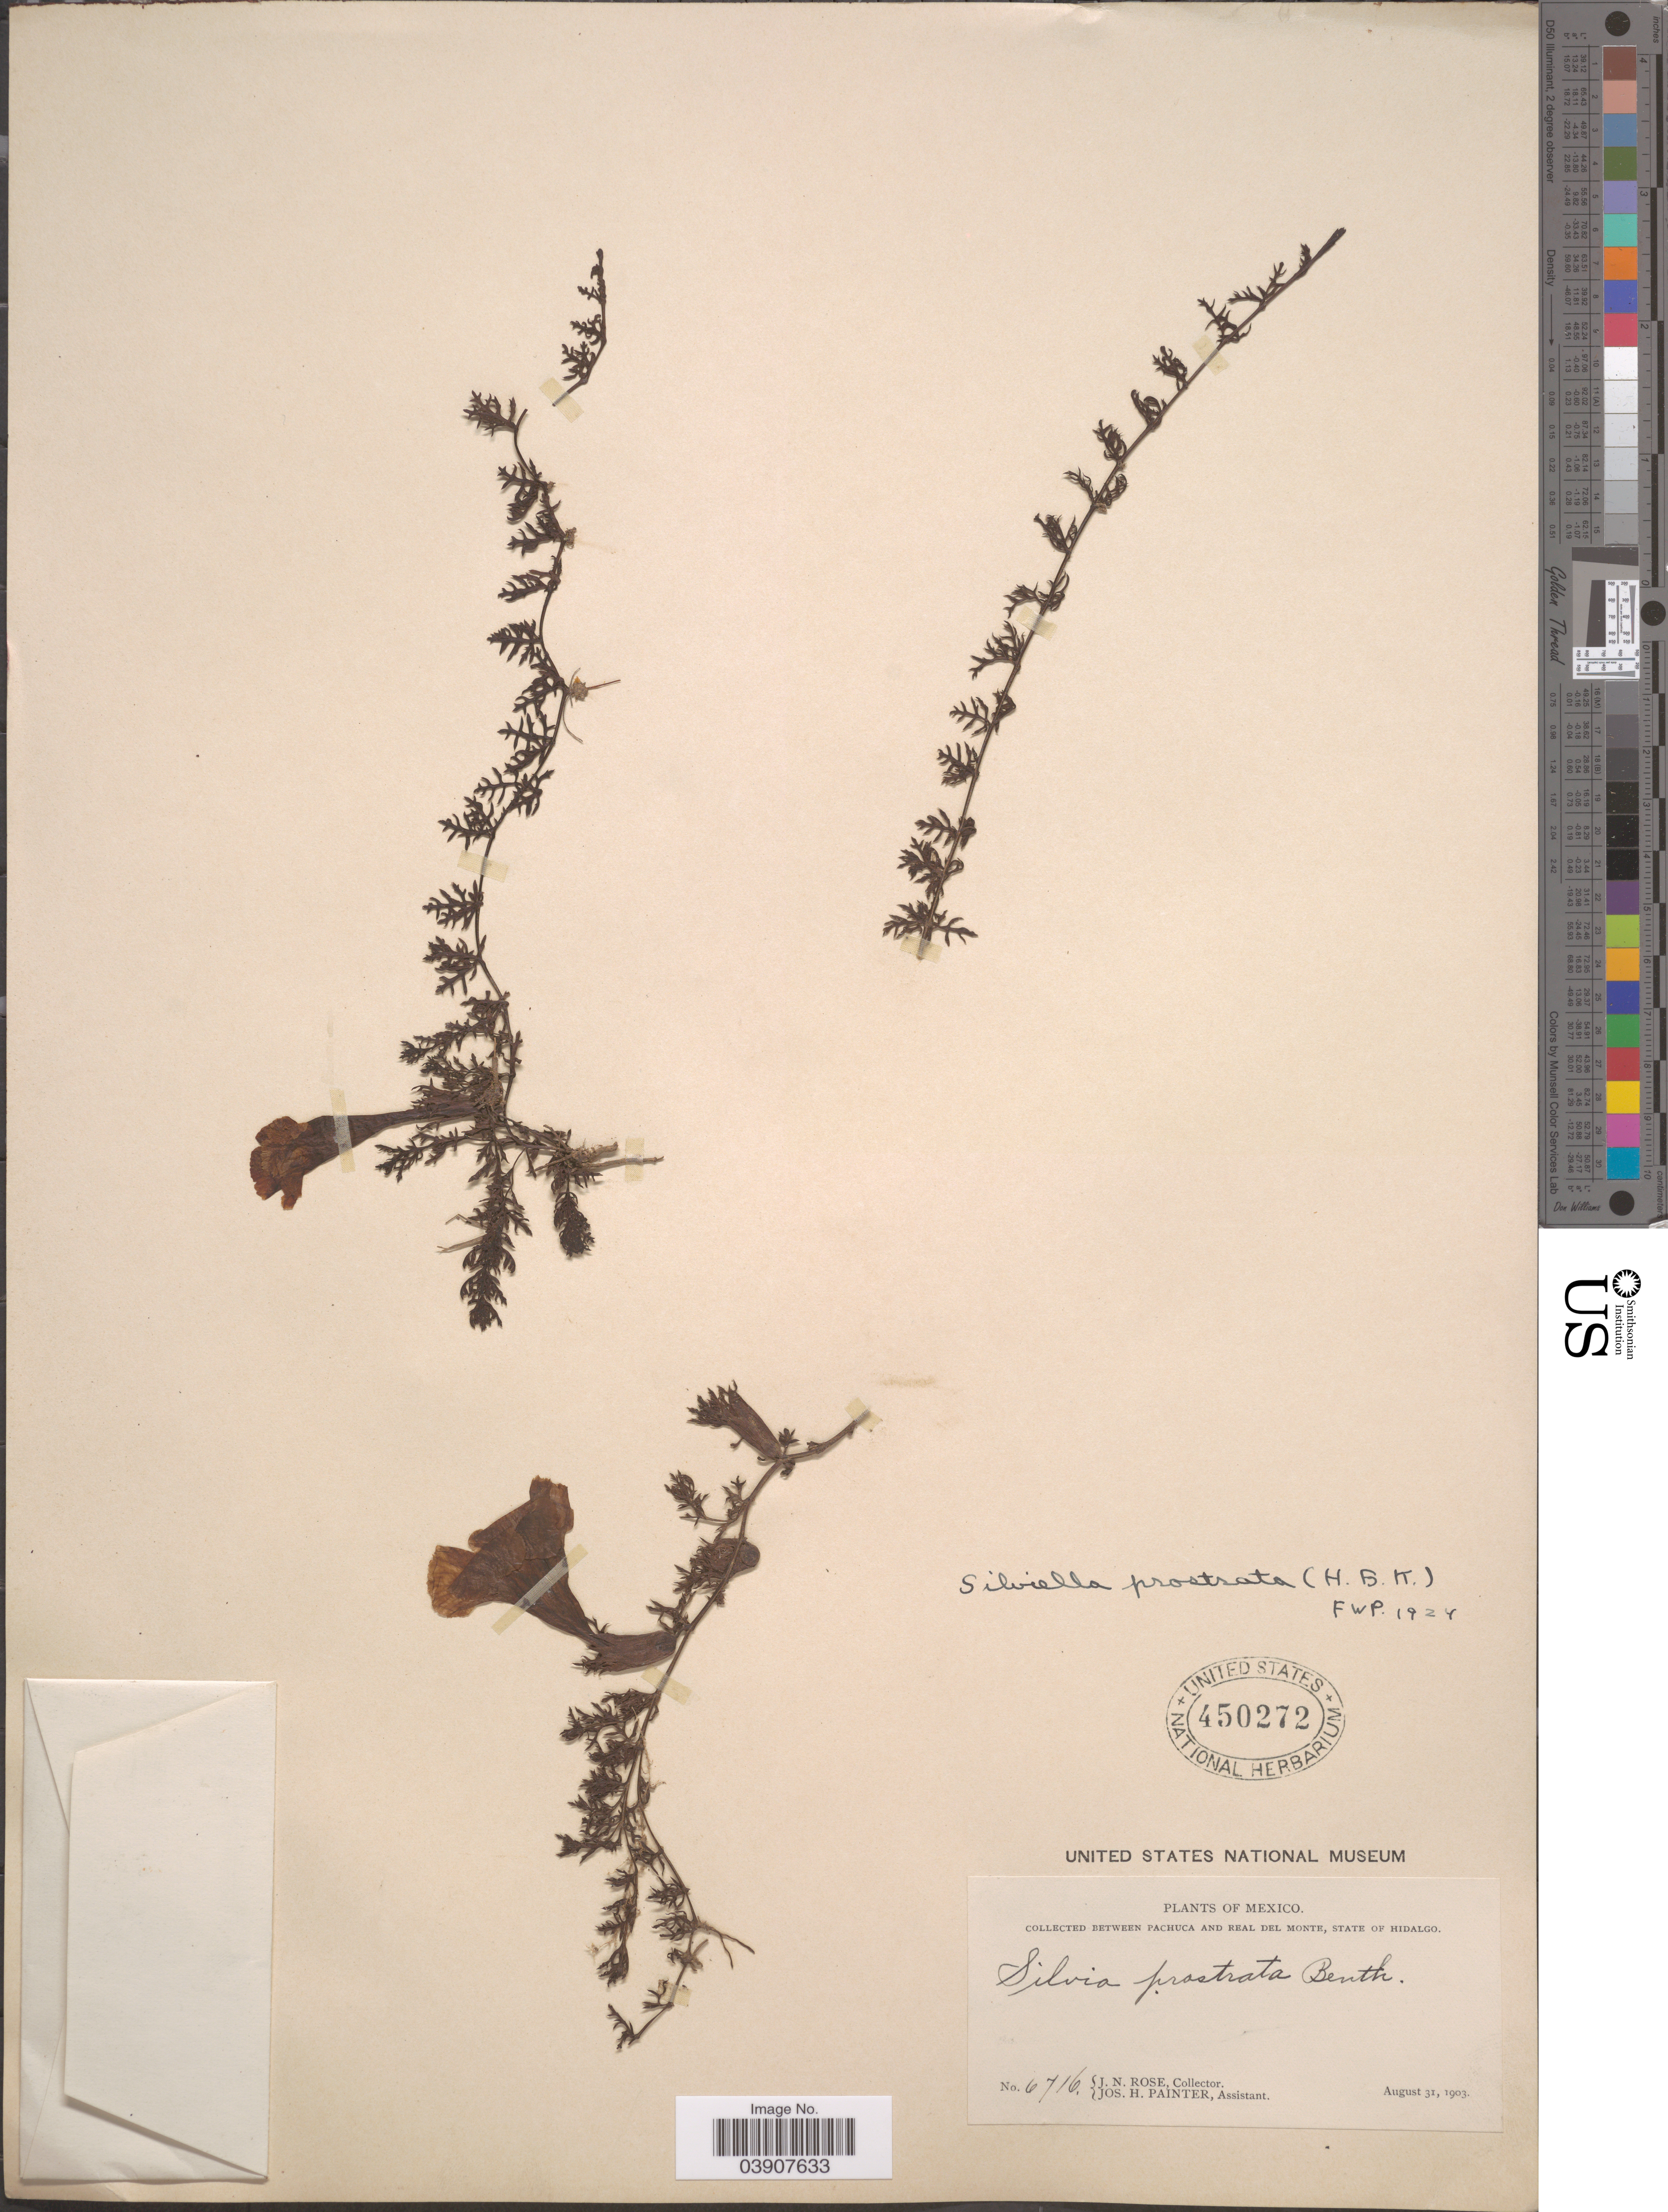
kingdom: Plantae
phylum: Tracheophyta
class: Magnoliopsida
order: Lamiales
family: Orobanchaceae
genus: Silvia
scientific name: Silvia prostrata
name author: (Kunth) Benth.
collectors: J. N. Rose & J. H. Painter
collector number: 6716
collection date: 1903-08-31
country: Mexico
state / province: Hidalgo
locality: Between Pachuca and Real del Monte.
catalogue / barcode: US 450272